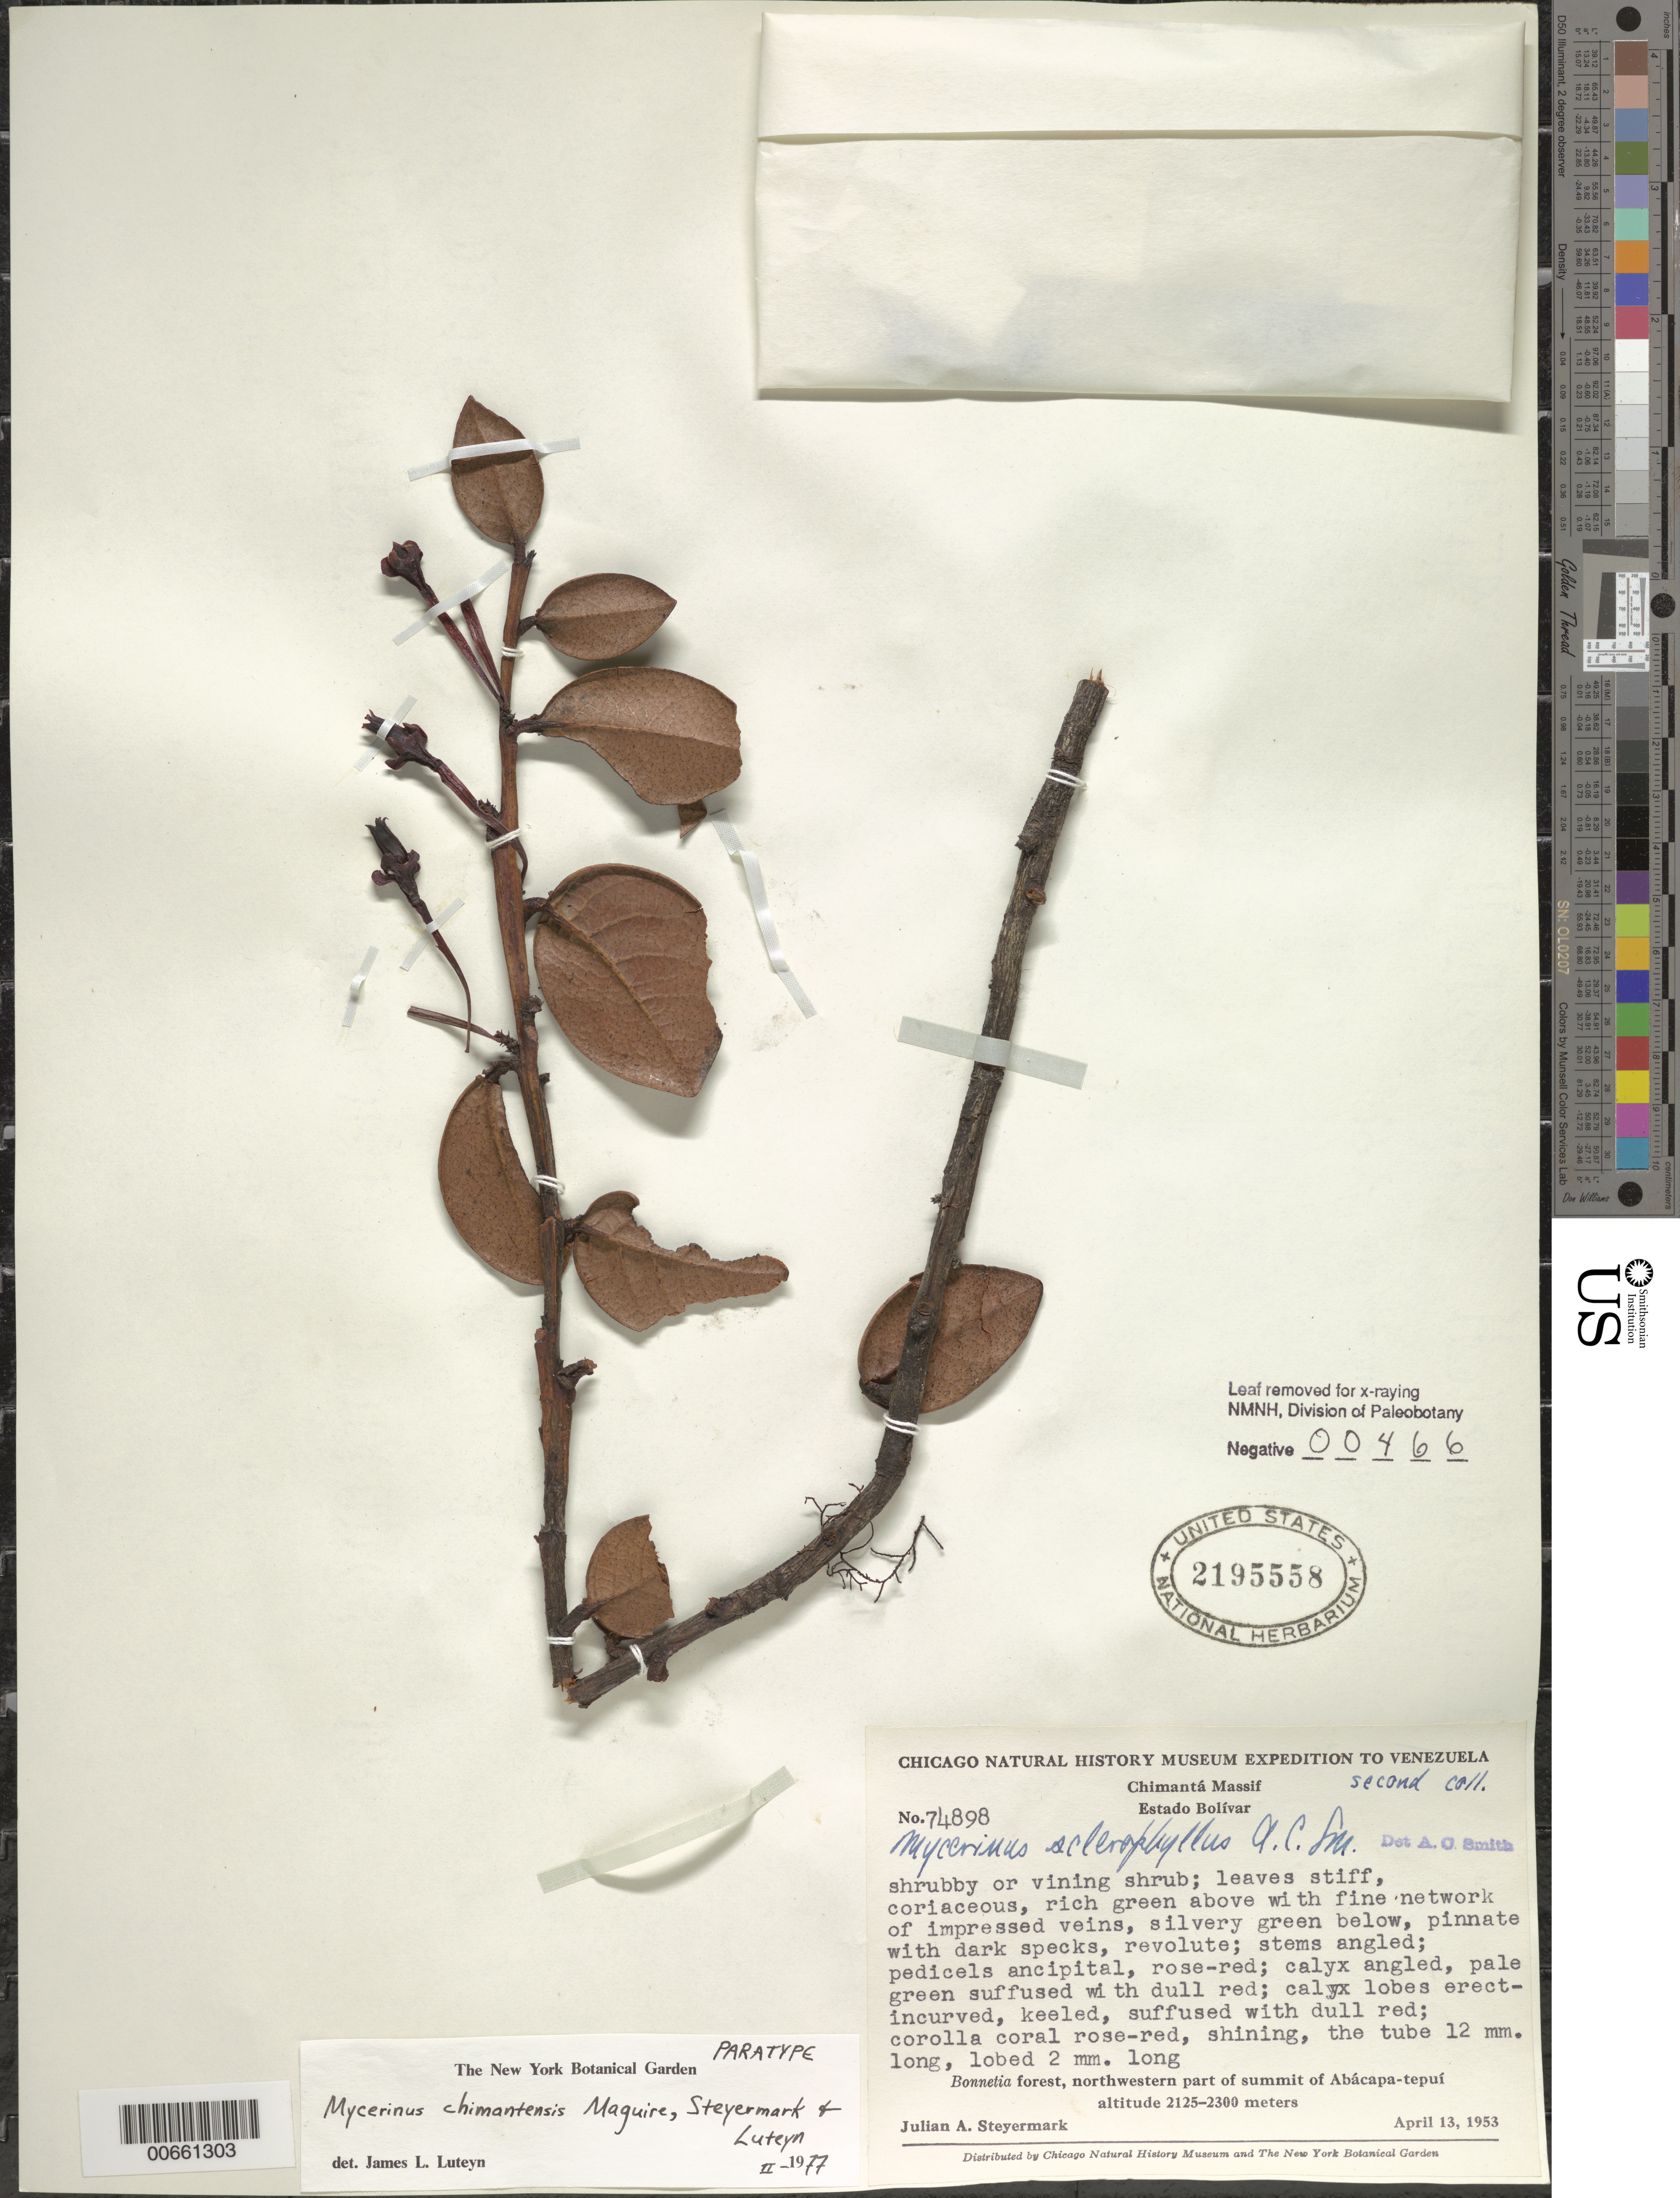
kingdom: Plantae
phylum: Tracheophyta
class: Magnoliopsida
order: Ericales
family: Ericaceae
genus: Mycerinus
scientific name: Mycerinus chimantensis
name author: Maguire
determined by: Luteyn, J. L.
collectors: J. Steyermark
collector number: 74898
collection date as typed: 13-Apr-53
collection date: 1953-04-13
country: Venezuela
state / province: Bolívar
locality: Chimantá Massif, Abácapa-tepuí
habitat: Bonnetia forest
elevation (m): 2125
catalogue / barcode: US 2195558